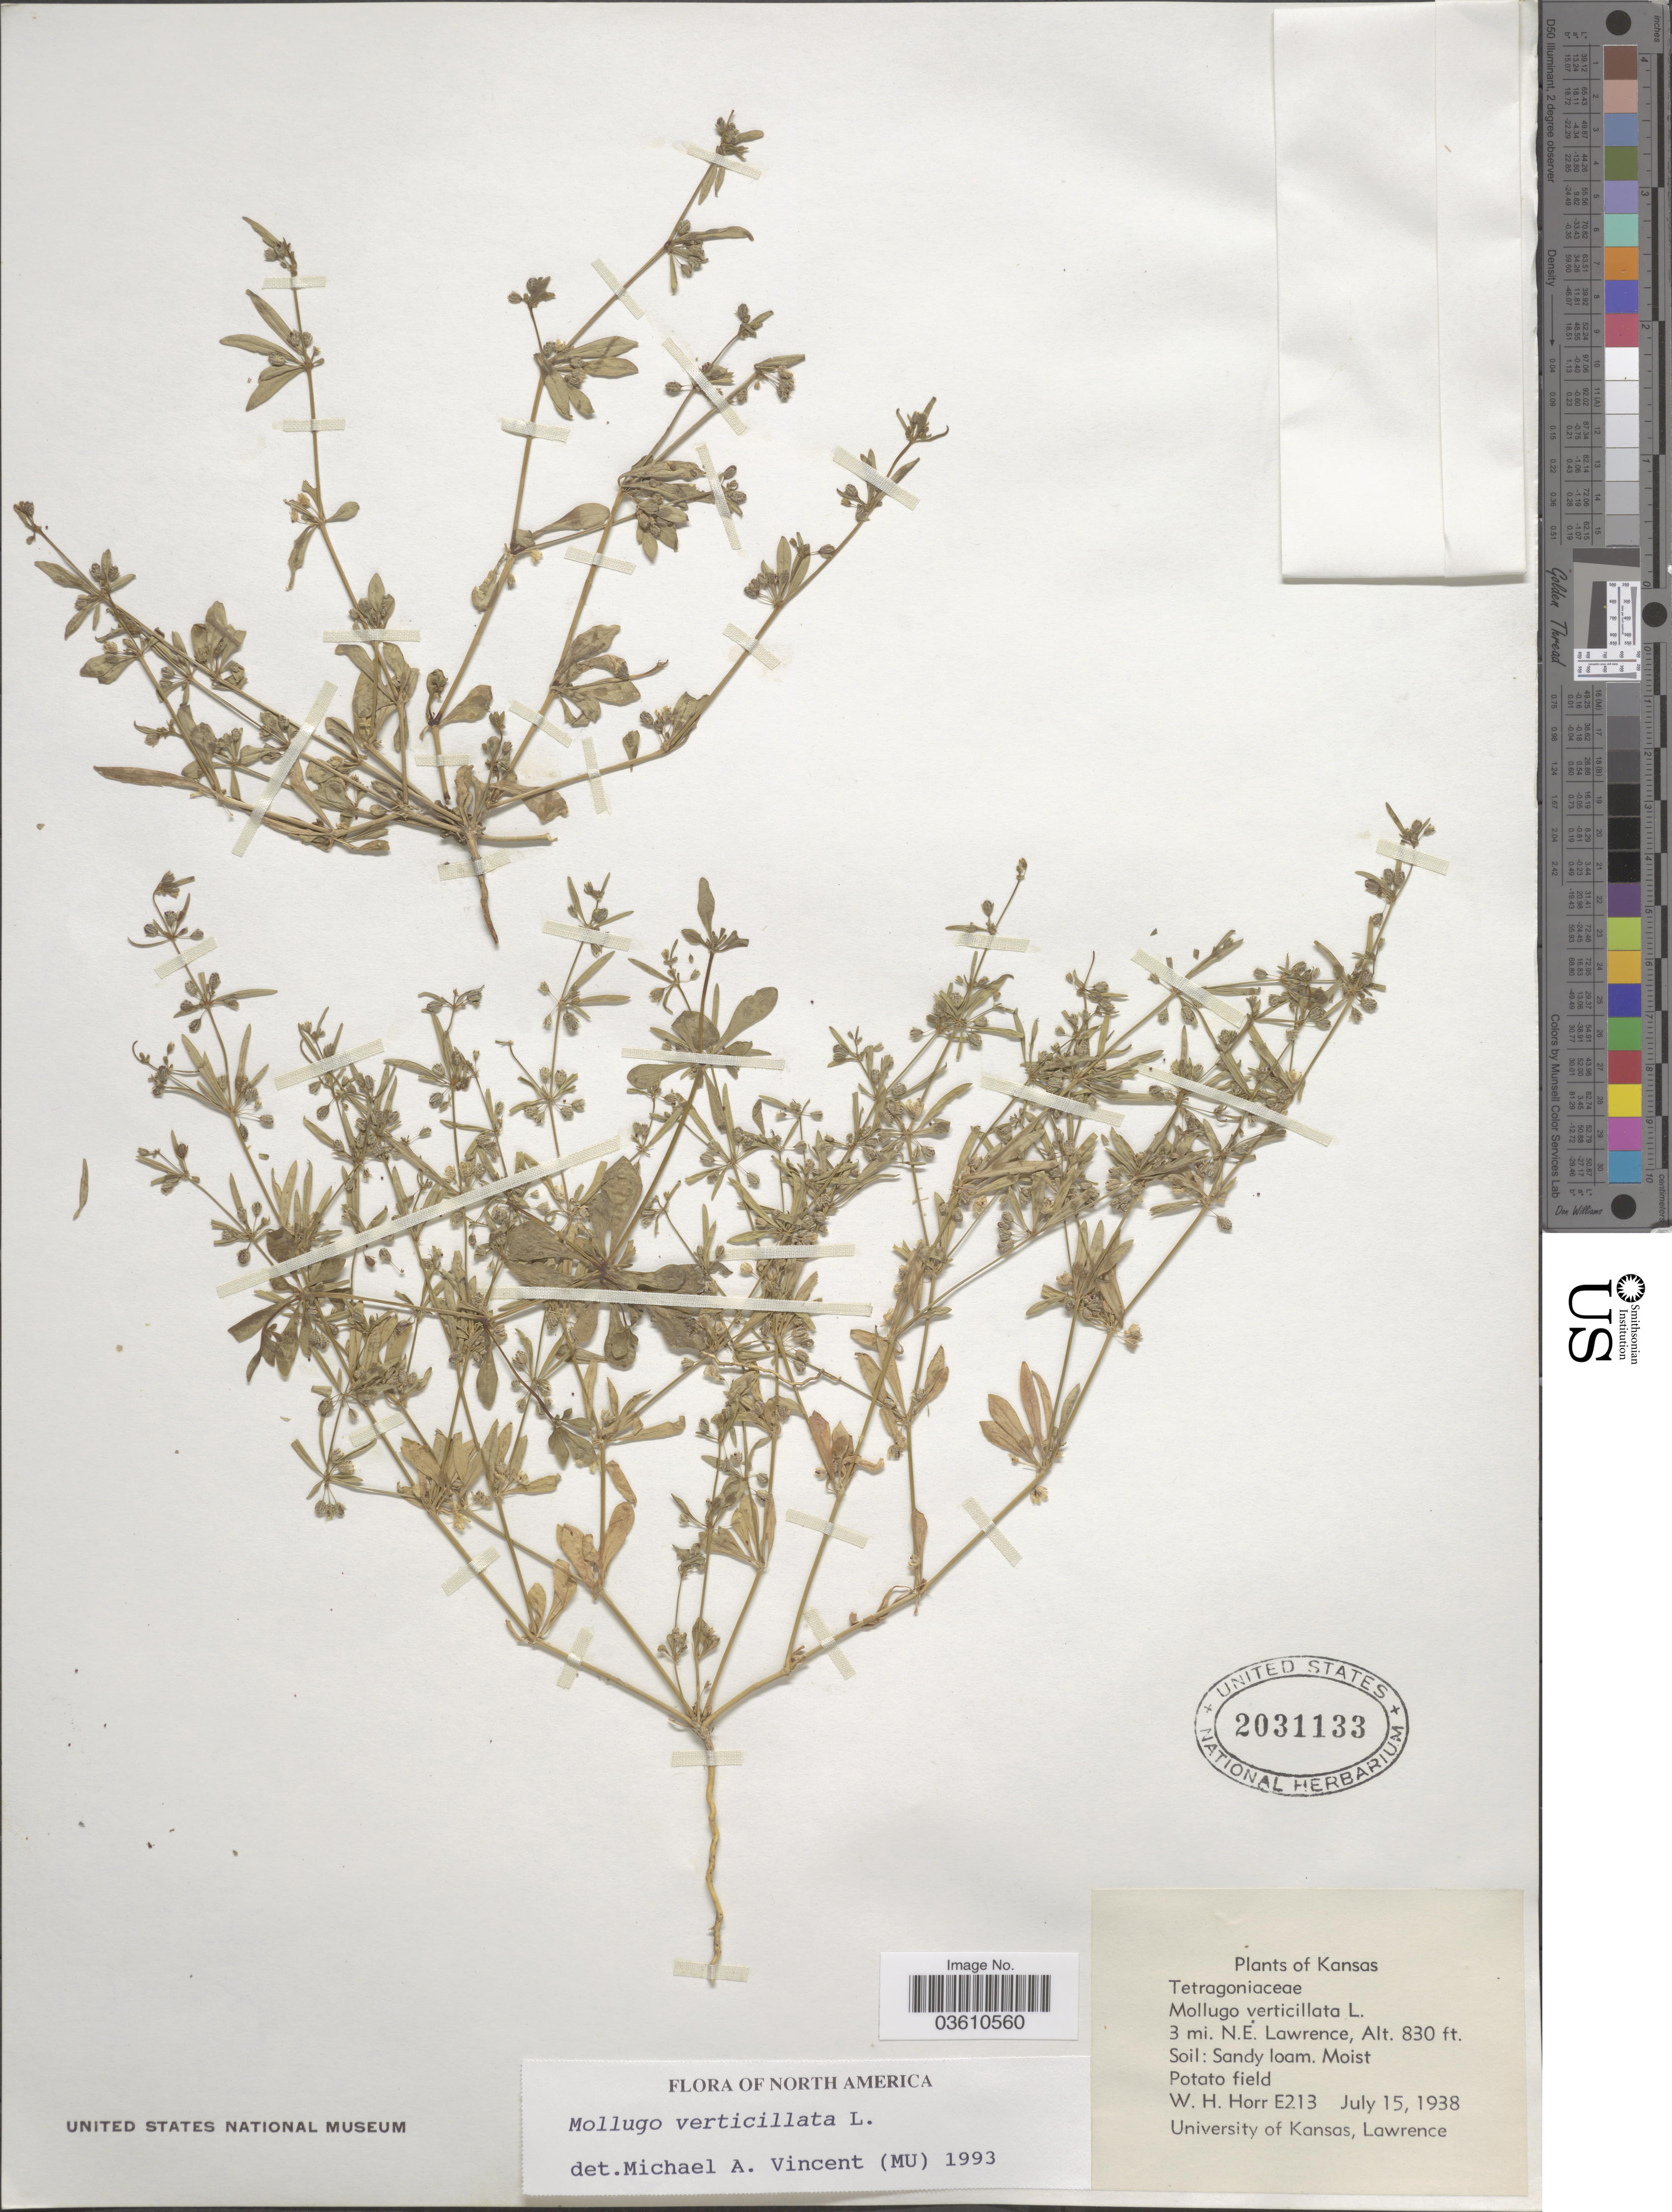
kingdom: Plantae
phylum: Tracheophyta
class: Magnoliopsida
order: Caryophyllales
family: Molluginaceae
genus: Mollugo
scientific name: Mollugo verticillata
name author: L.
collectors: W. H. Horr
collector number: E213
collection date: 1938-07-15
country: United States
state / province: Kansas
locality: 3 mi. N.E. Lawrence.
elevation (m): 253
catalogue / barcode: US 2031133